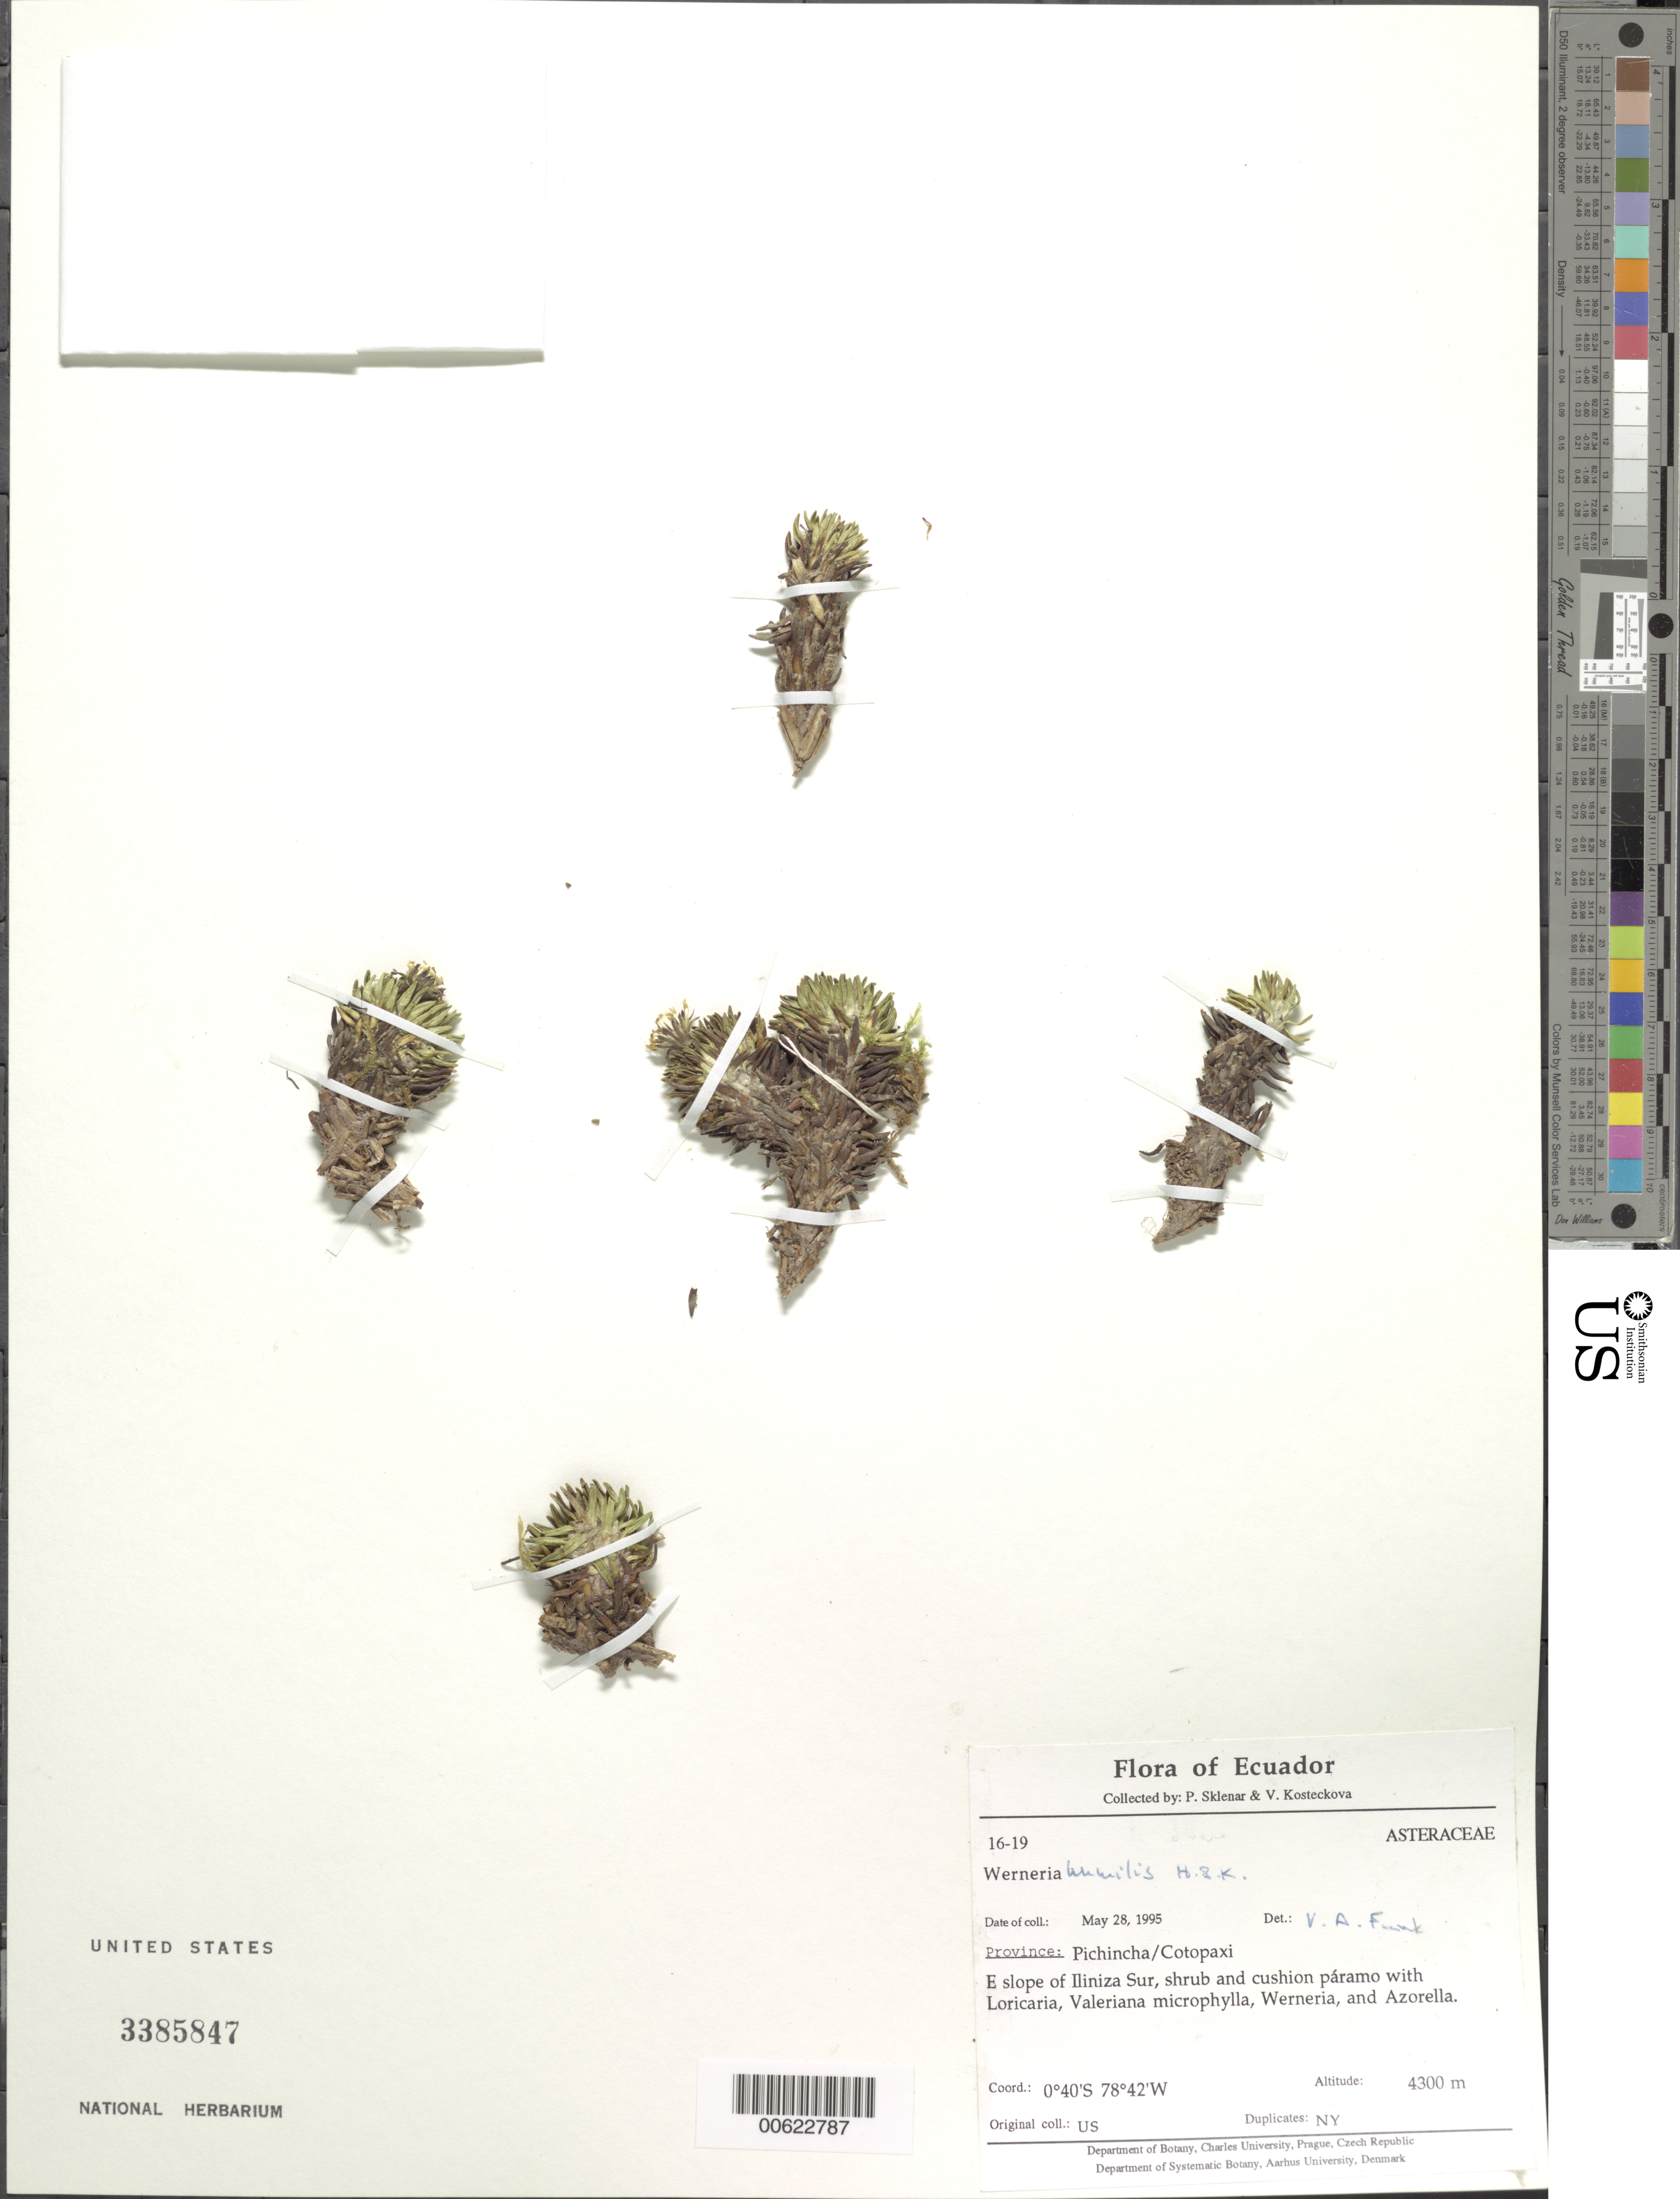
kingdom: Plantae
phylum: Tracheophyta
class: Magnoliopsida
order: Asterales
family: Asteraceae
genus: Xenophyllum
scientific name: Xenophyllum humile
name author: (Kunth) V.A. Funk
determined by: Funk, Vicki A., (BOT), Smithsonian Institution - National Museum of Natural History (UNITED STATES)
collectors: P. Sklenár & V. Kosteckova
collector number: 16-19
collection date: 1995-05-28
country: Ecuador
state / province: Pichincha / Cotopaxi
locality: E slope of Iliniza Sur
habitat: Shrub and cusion paramo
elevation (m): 4300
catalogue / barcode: US 3385847